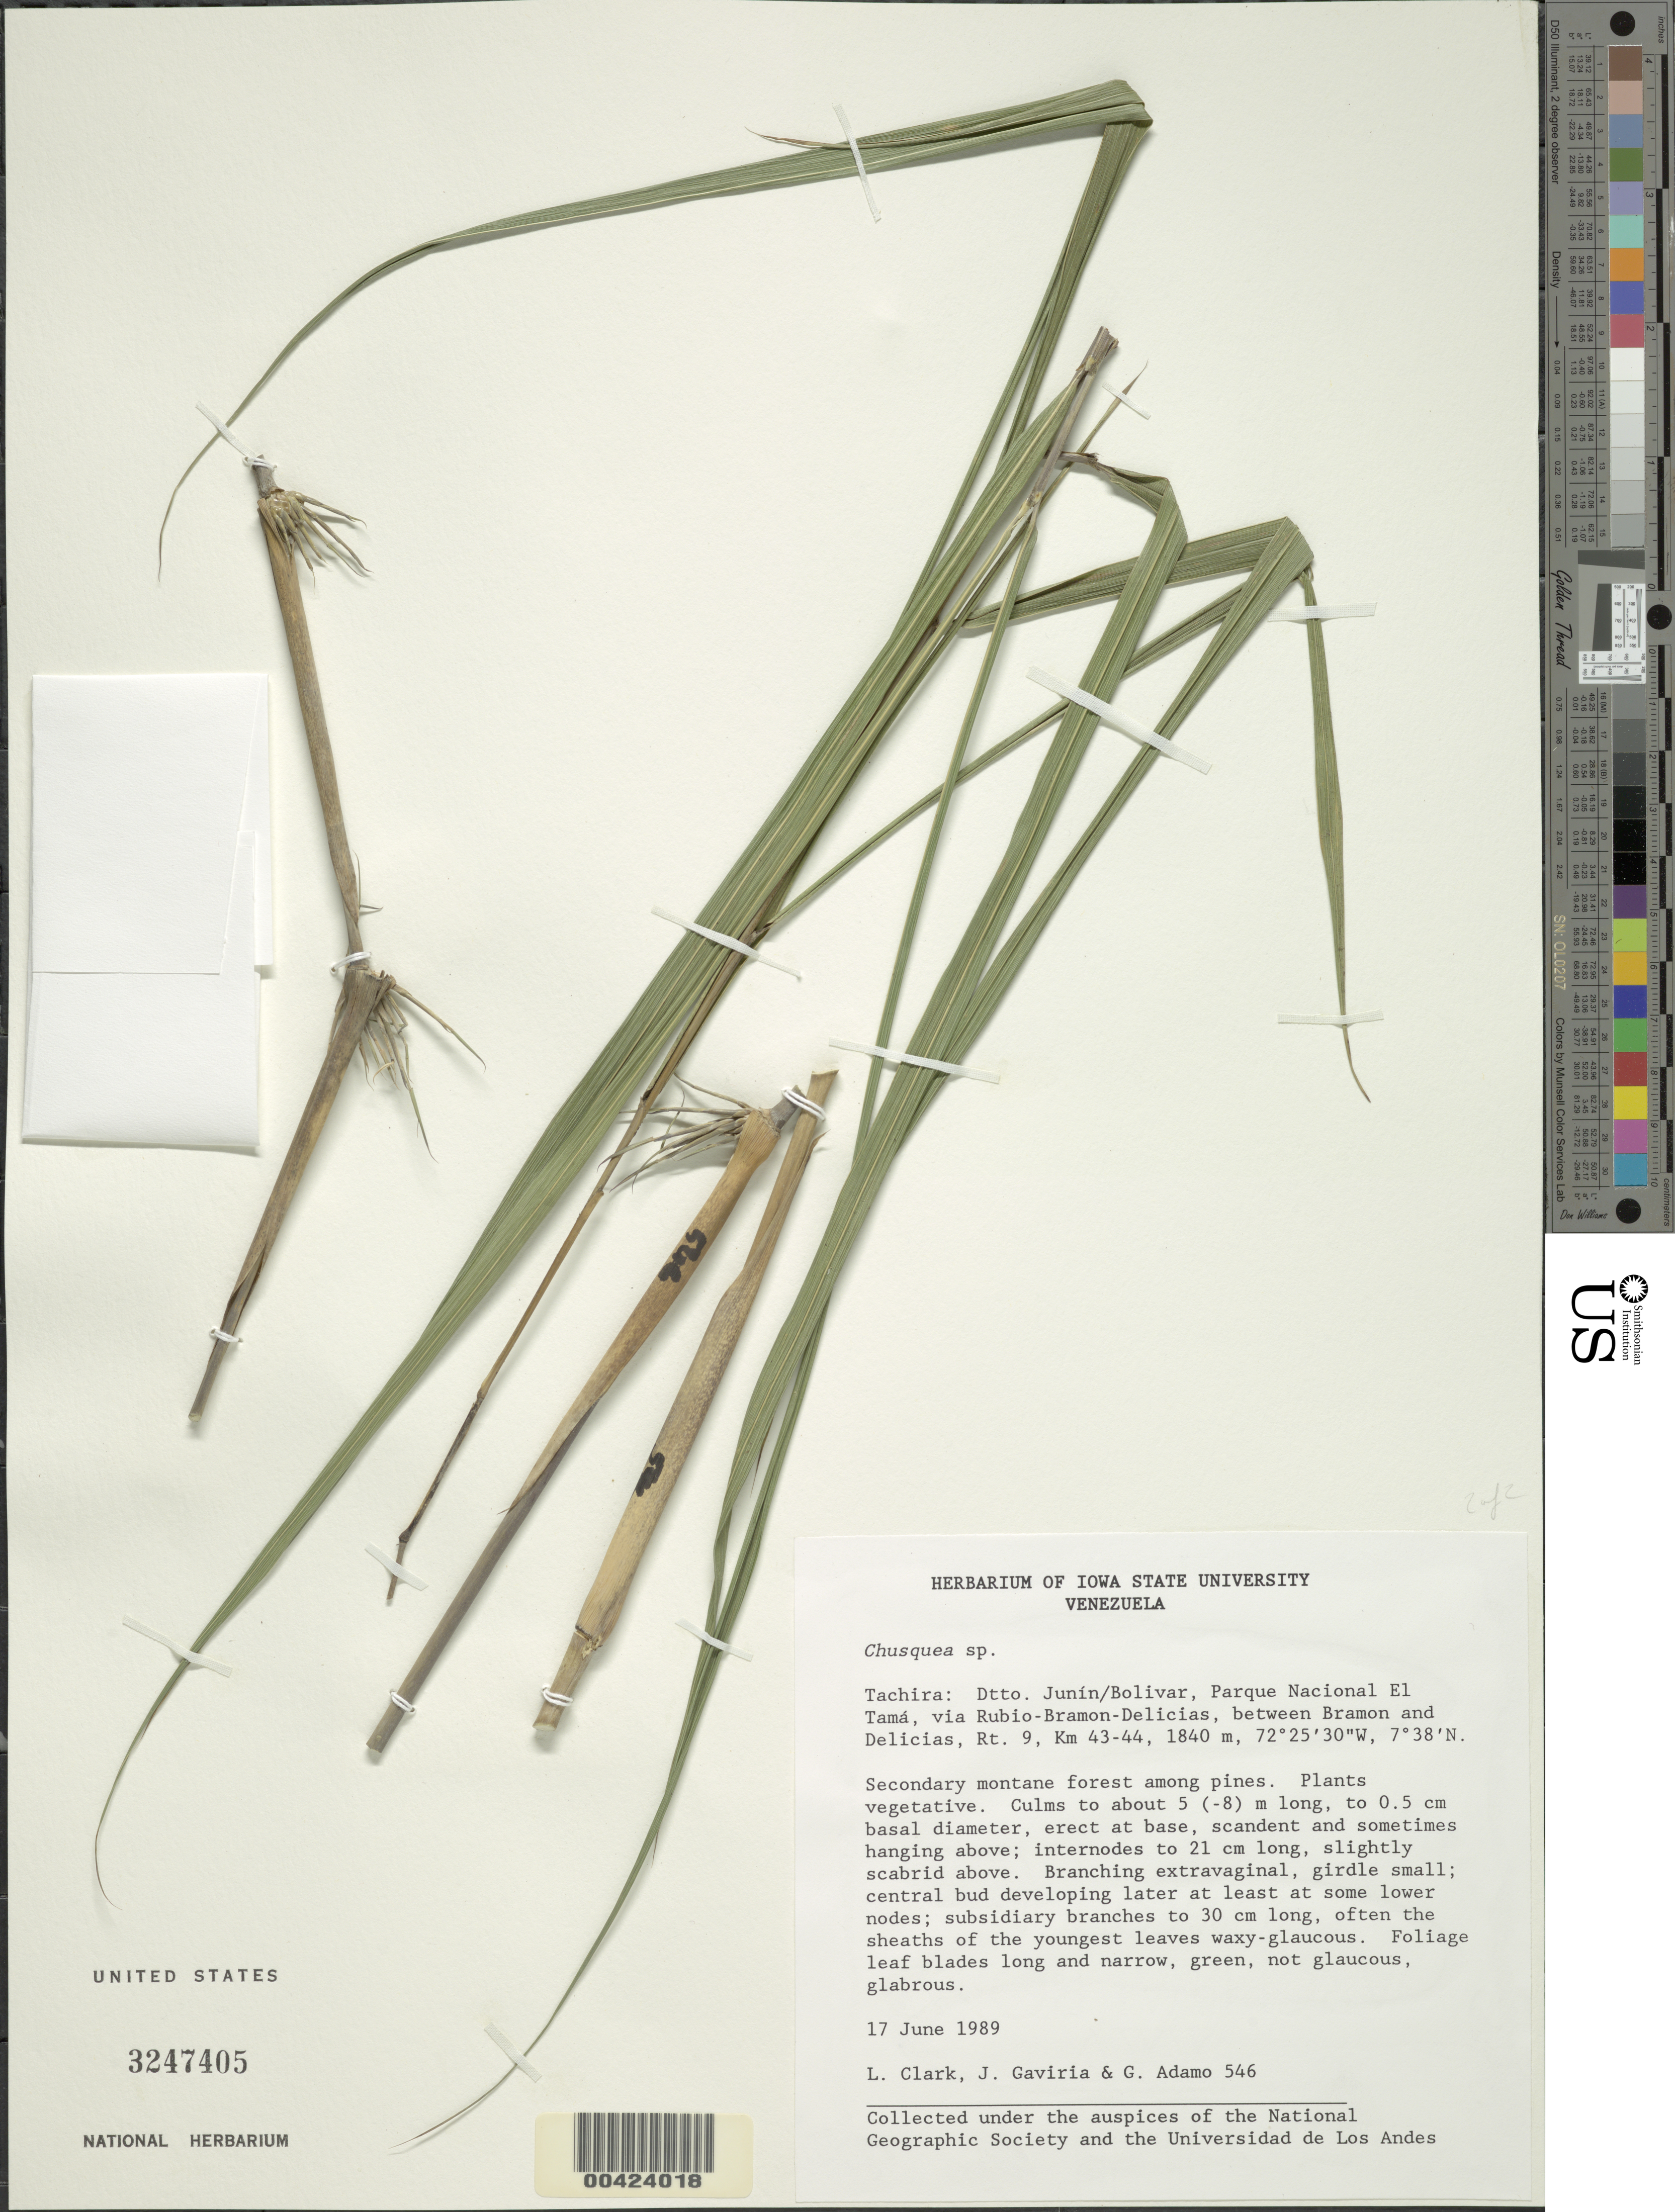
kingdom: Plantae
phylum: Tracheophyta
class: Liliopsida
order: Poales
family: Poaceae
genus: Chusquea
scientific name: Chusquea sp.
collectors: L. G. Clark, J. Gaviria & G. Adamo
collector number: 546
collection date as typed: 17 Jun 1989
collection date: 1989-06-17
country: Venezuela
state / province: Tachira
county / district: Junin / Bolivar Dtto.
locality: Parque nacional el tama; via rubio - bramon - delicias; between bramon and delicias, rt 9, km 43-44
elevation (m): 1840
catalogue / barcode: US 3247405